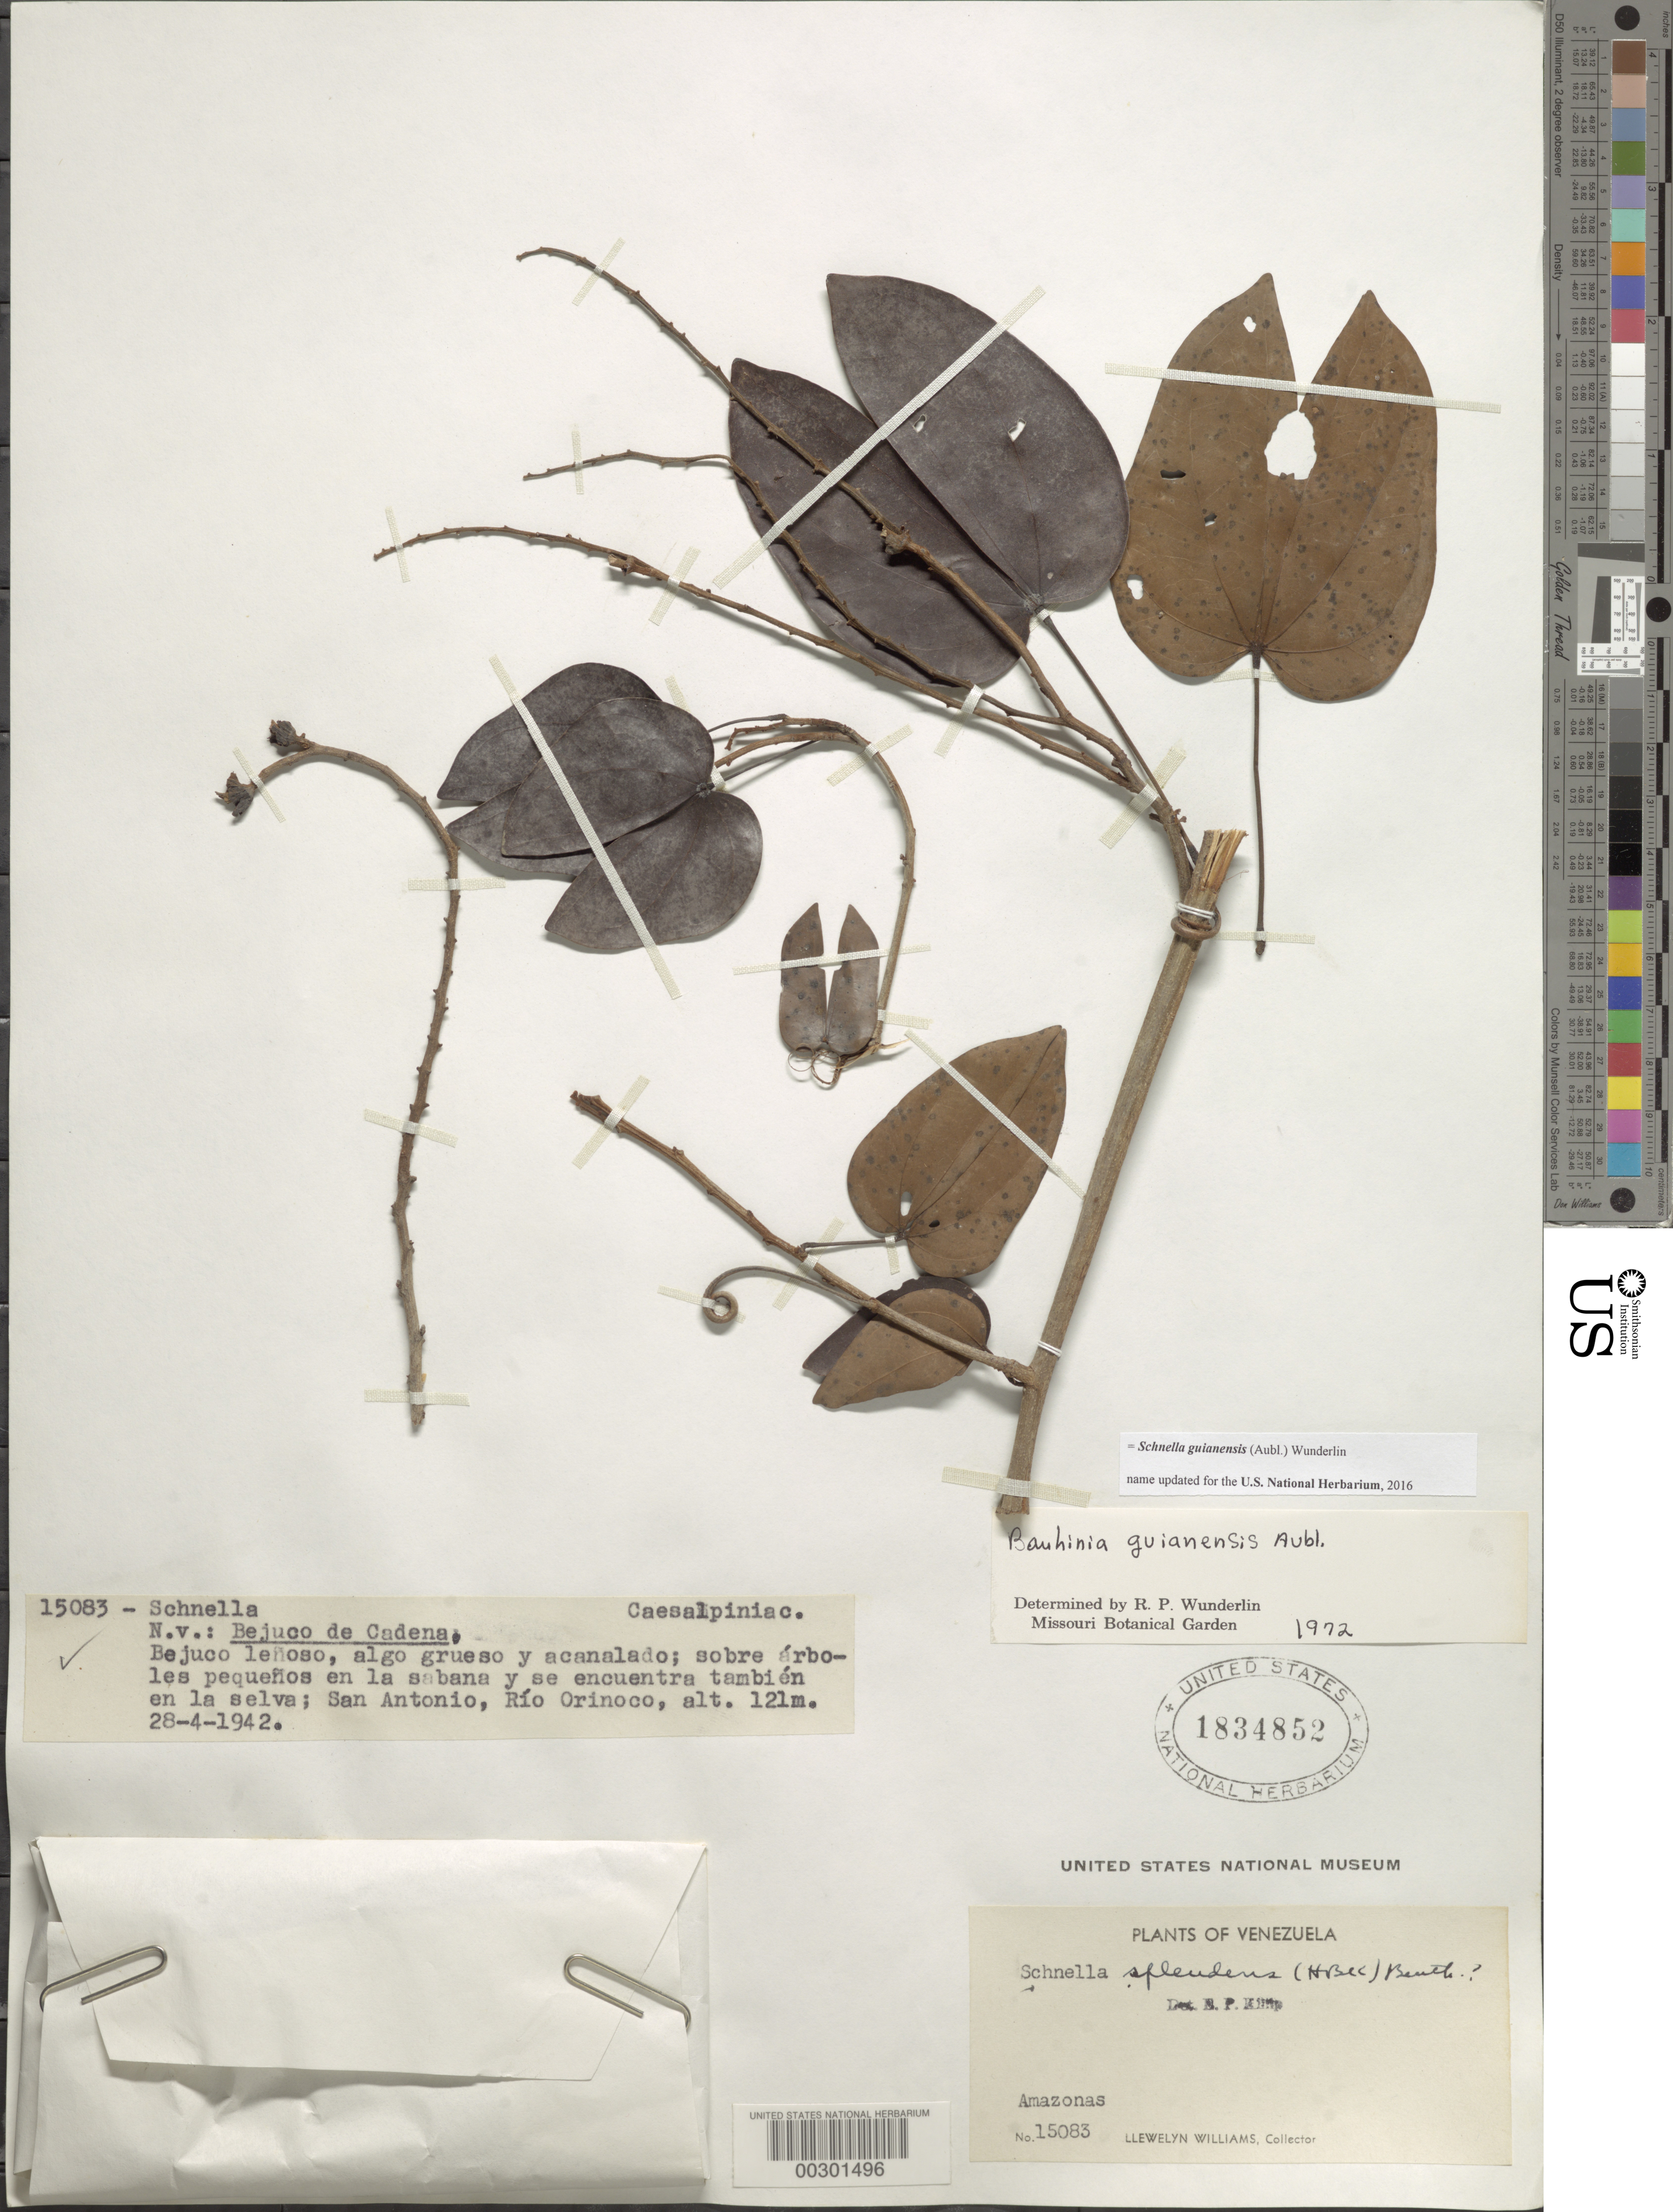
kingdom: Plantae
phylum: Tracheophyta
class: Magnoliopsida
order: Fabales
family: Fabaceae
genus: Schnella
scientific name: Schnella guianensis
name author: (Aubl.) Wunderlin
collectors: Ll. Williams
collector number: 15083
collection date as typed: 28 Apr 1942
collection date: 1942-04-28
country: Venezuela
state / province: Amazonas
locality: San antonio, rio orinoco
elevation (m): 121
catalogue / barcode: US 1834852